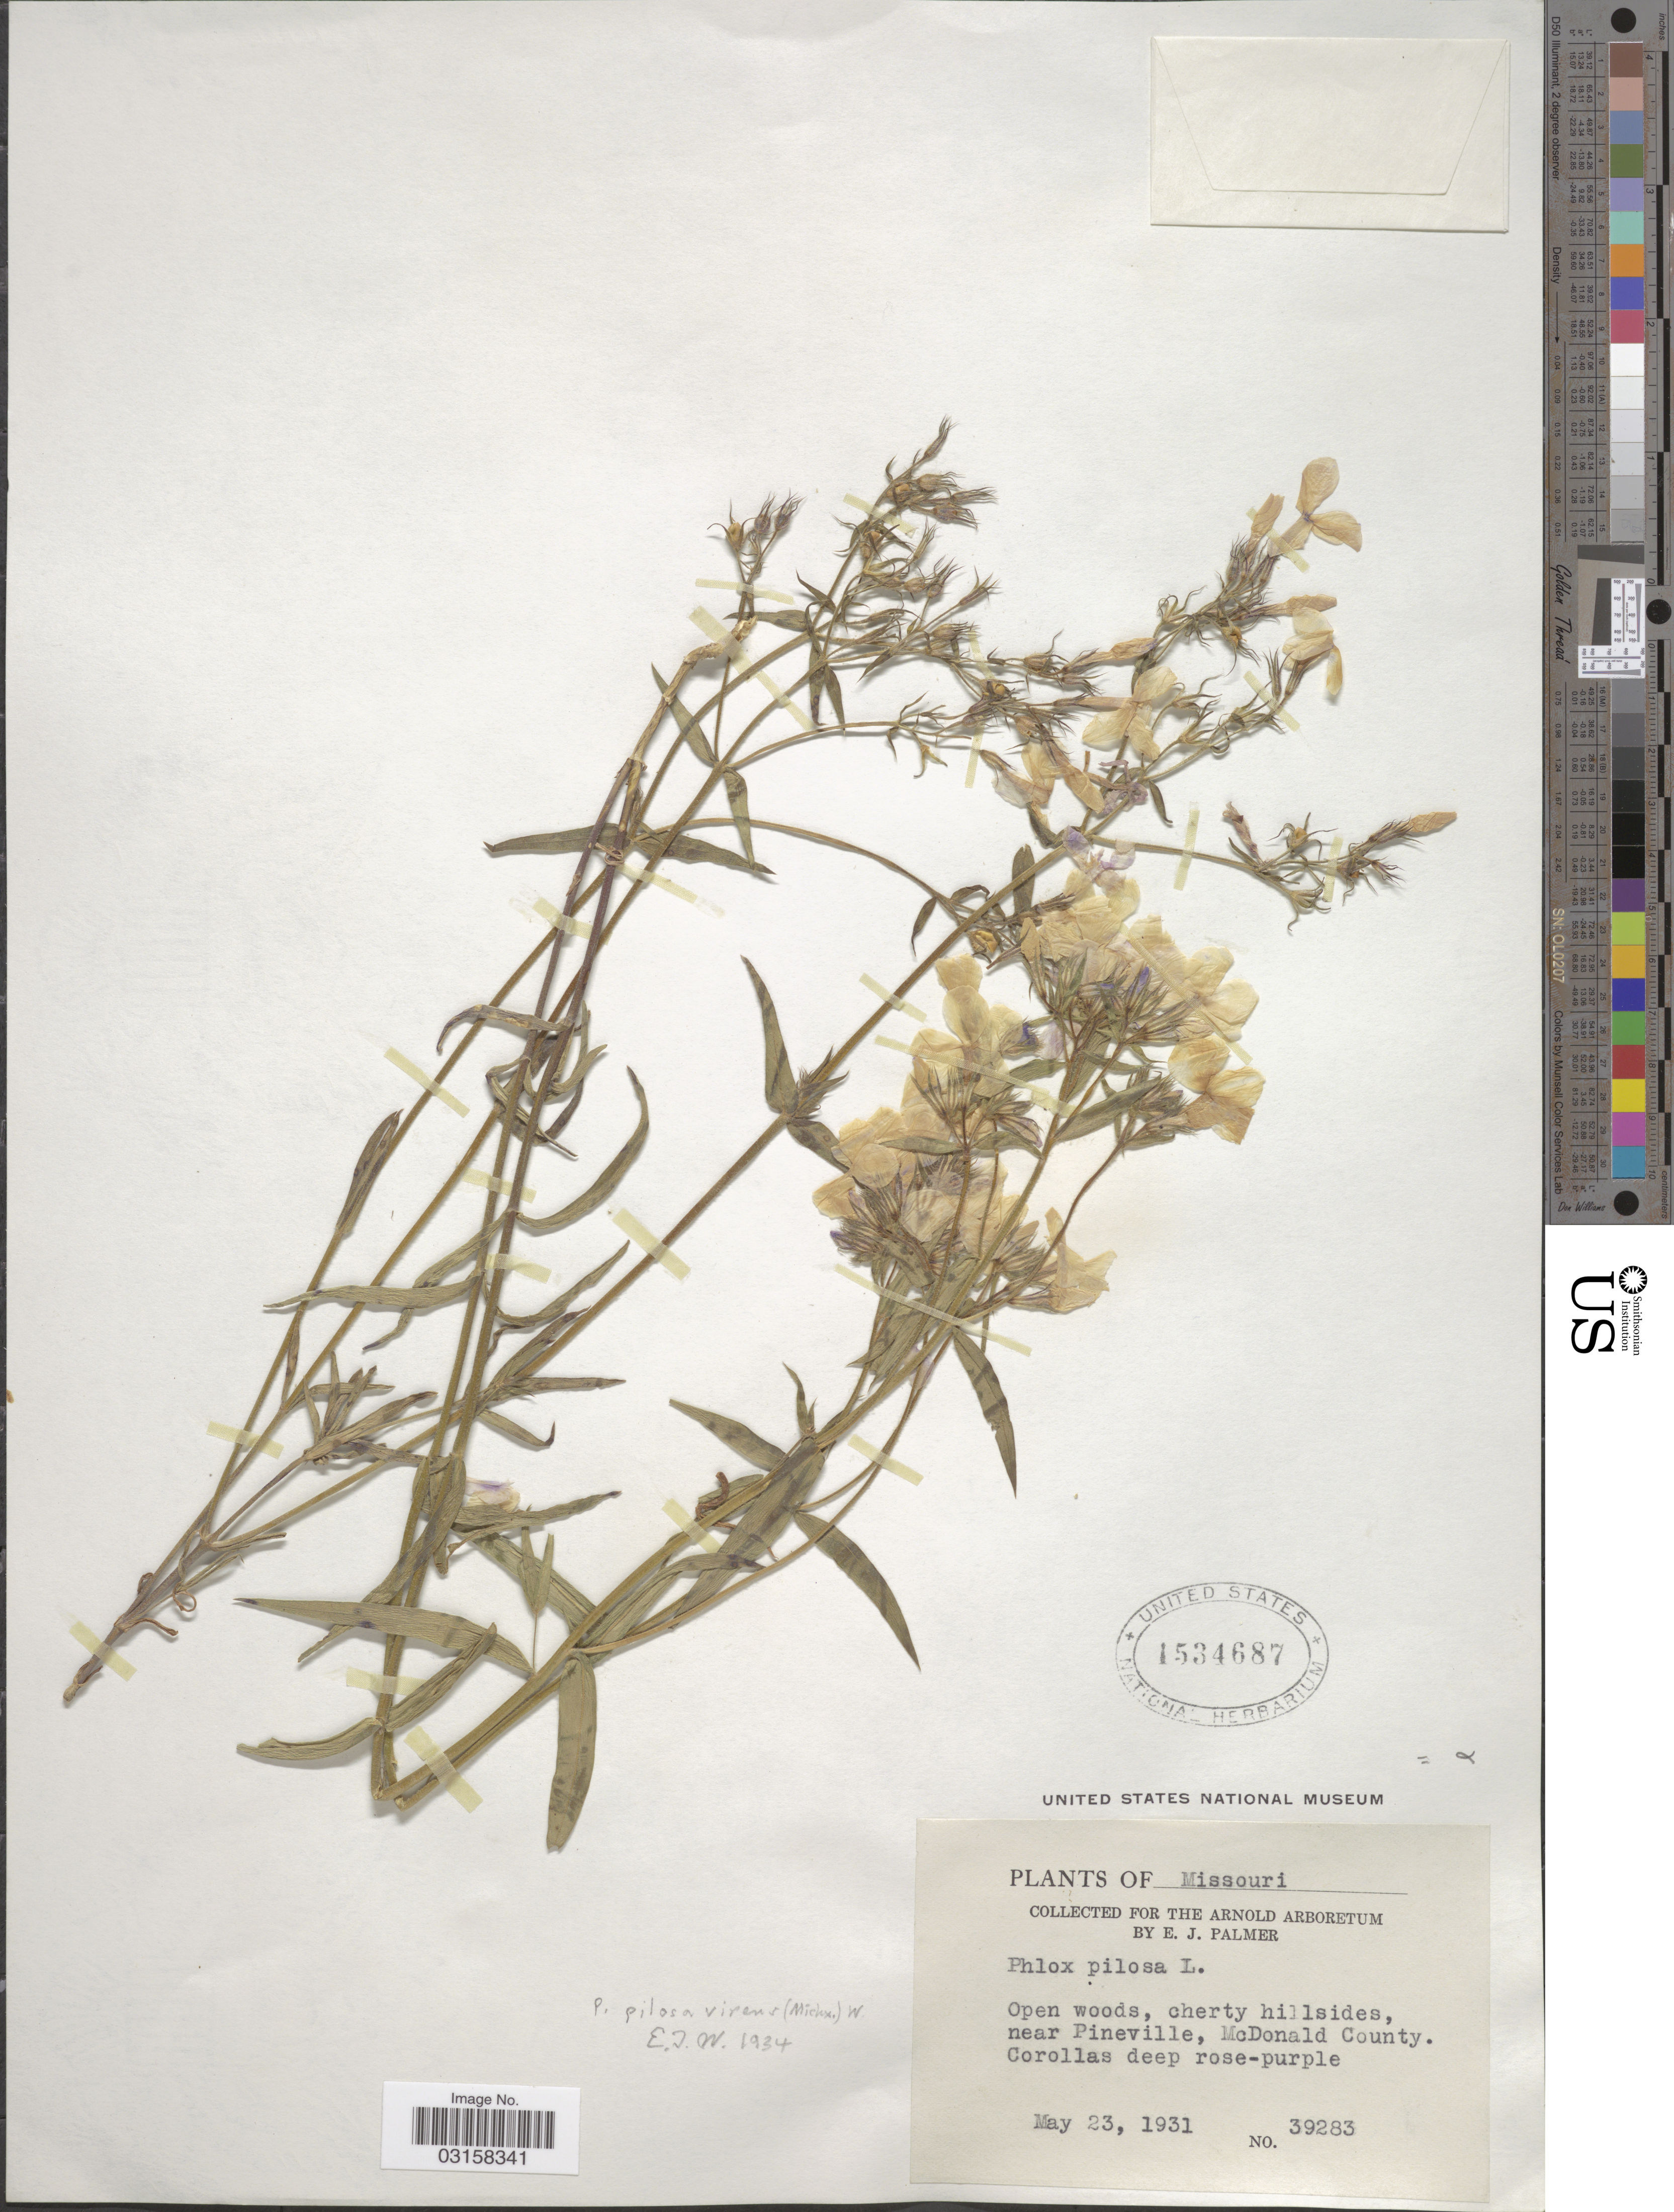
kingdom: Plantae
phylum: Tracheophyta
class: Magnoliopsida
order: Ericales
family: Polemoniaceae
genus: Phlox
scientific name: Phlox pilosa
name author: L.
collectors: E. J. Palmer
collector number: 39283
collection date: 1931-05-23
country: United States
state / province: Missouri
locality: Cherty hillsides, near Pineville, McDonald County.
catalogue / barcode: US 1534687